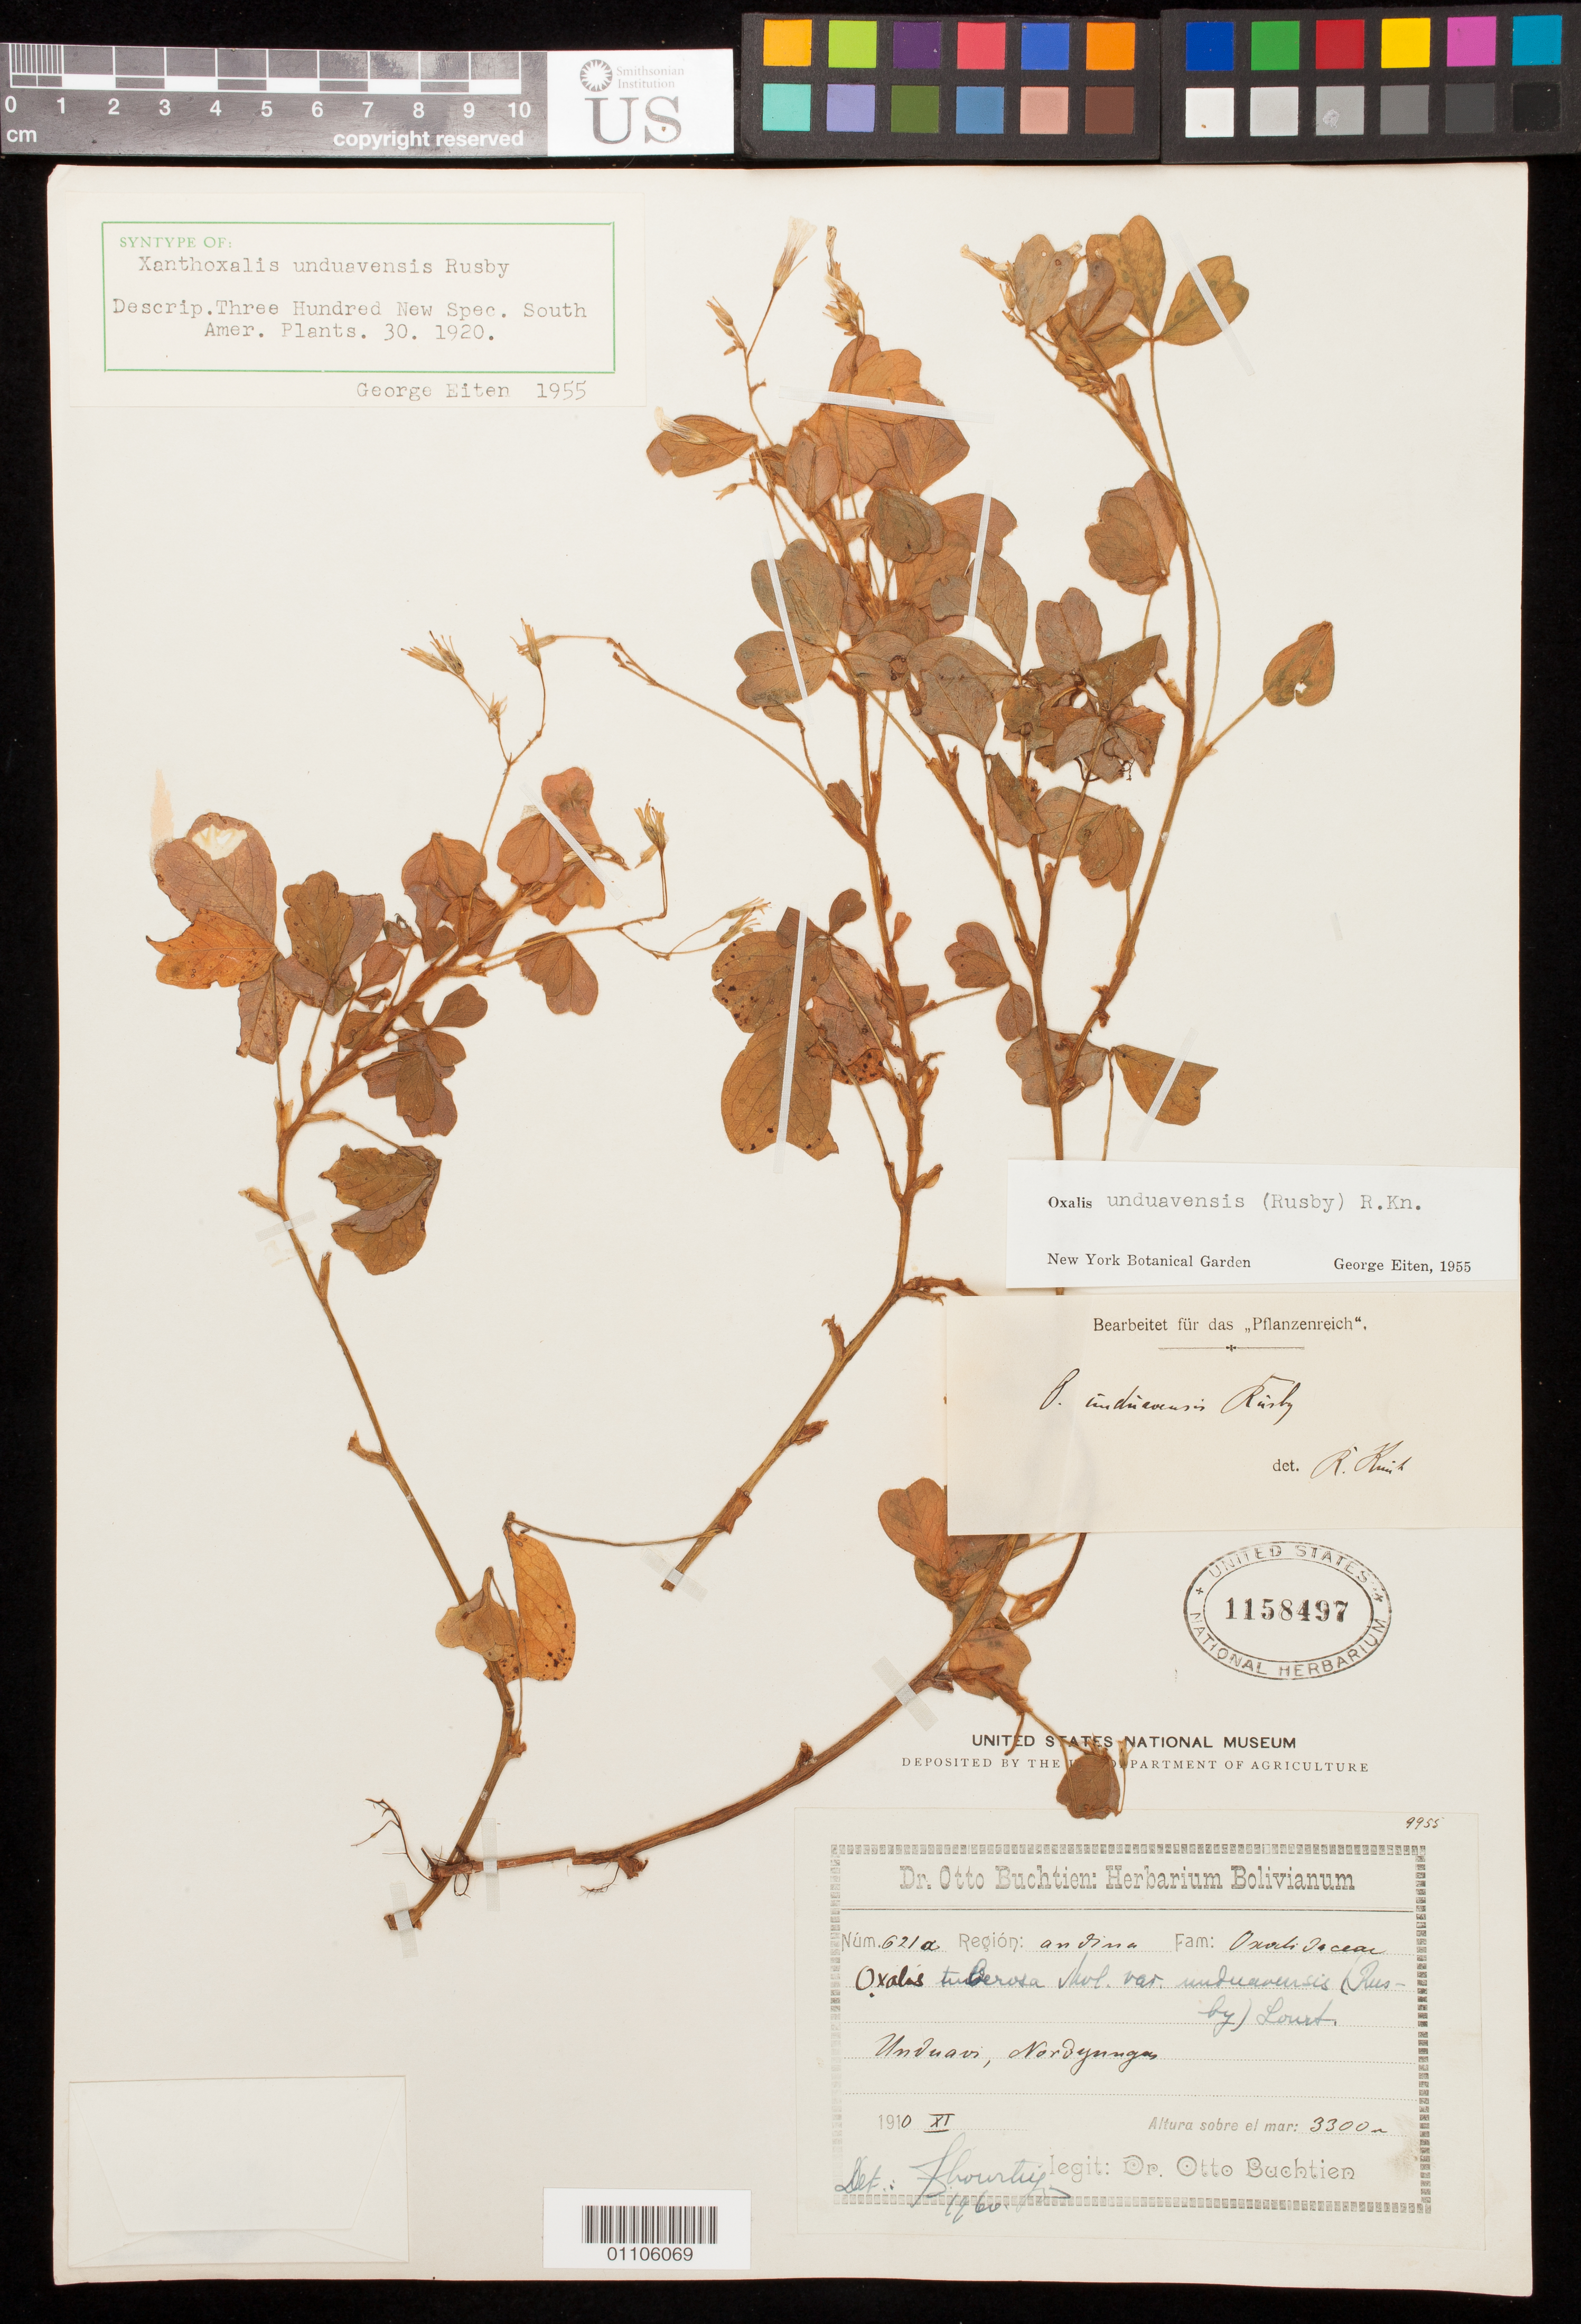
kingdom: Plantae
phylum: Tracheophyta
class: Magnoliopsida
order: Oxalidales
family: Oxalidaceae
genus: Xanthoxalis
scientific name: Xanthoxalis unduavensis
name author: Rusby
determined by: Lourteig, A.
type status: Syntype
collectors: O. Buchtien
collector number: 621 a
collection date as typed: Nov 1910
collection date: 1910-11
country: Bolivia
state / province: La Paz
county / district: Nor Yungas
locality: Unduavi, Nor Yungas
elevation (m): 3300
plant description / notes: Another (possible) syntype filed separately under Oxalis rusby Lourtieg. Typification of Xanthoxalis unduavensis Rusby confusing, possibly based on mixed collection.; Protologue cites syntypes Buchtien 620 (Nov. 1910) and 621 (no date cited). "Duplicates" of both numbers cited in protologue were apparently made on different dates. Effectively lectotypified by Lourteig (2000, Bradea 7: 256-258) citing as "holotype" Buchtien 621 at NY (collection date June 1910).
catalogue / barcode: US 1158497